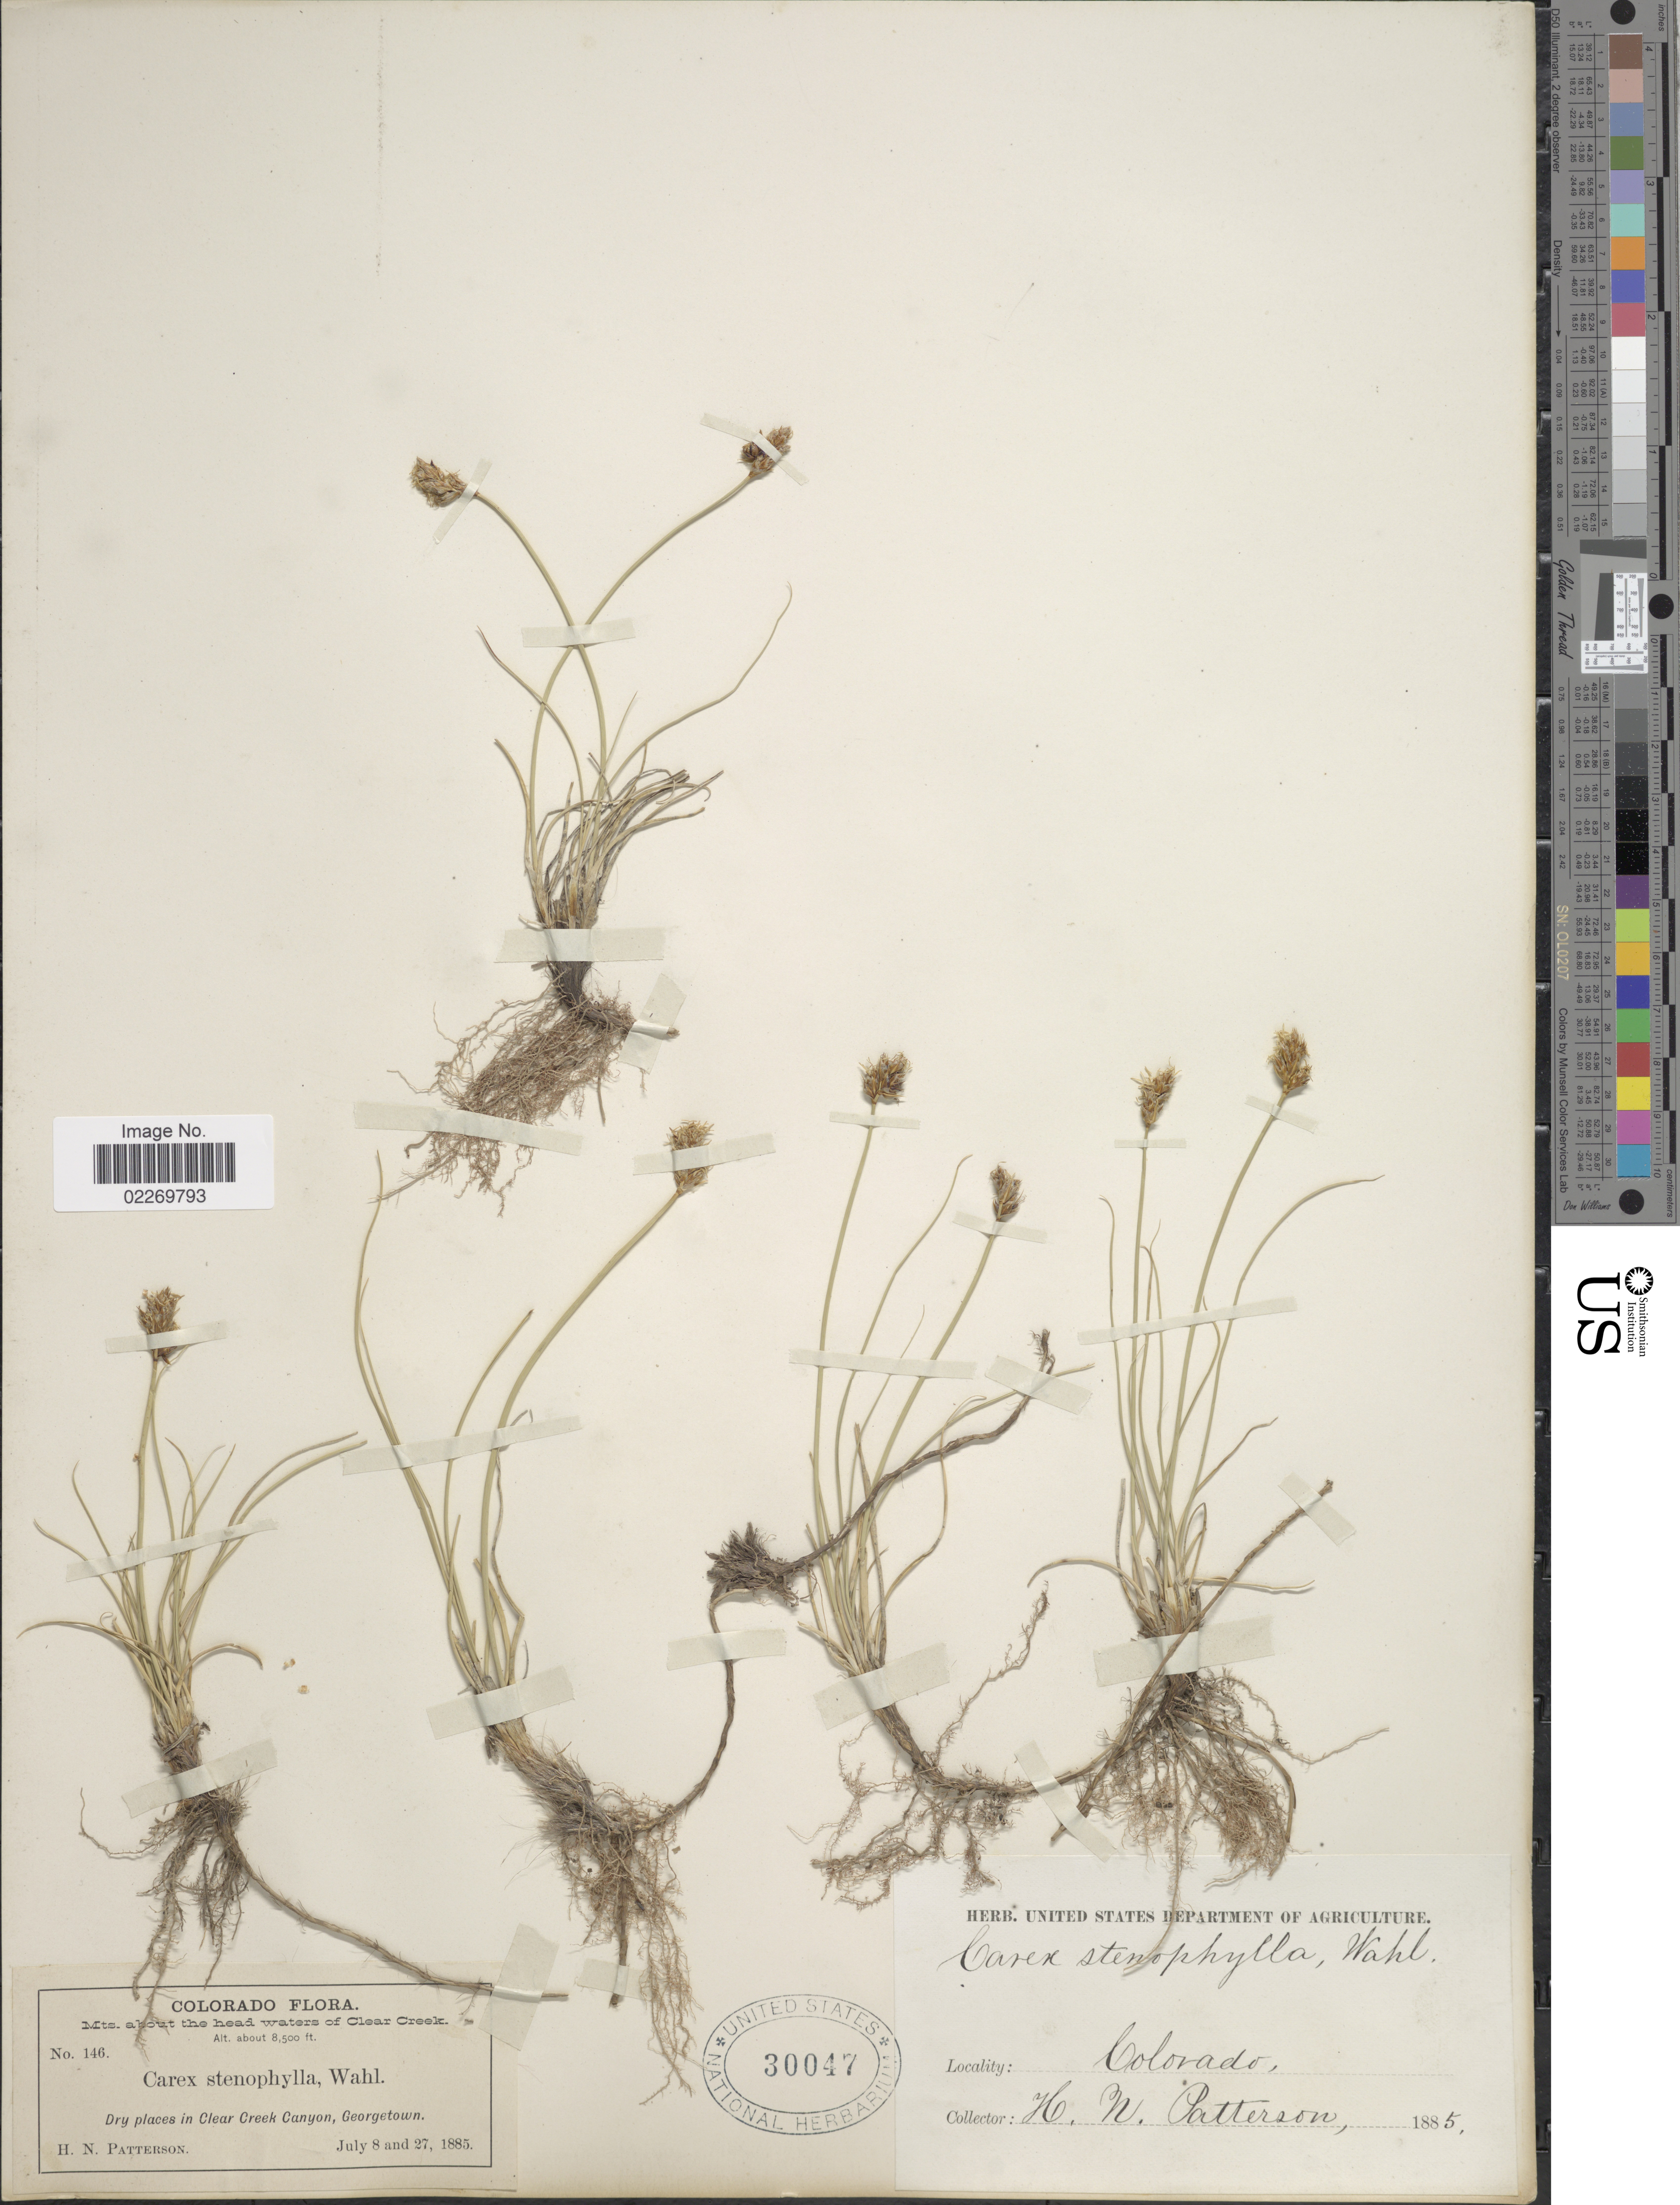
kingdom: Plantae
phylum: Tracheophyta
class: Liliopsida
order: Poales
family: Cyperaceae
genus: Carex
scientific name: Carex eleocharis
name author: L.H. Bailey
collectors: H. N. Patterson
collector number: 146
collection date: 1885-07-08/1885-07-27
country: United States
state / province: Colorado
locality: Mts. about the head waters of Clear Creek. Dry places in Clear Creek Canyon, Georgetown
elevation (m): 2591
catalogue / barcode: US 30047